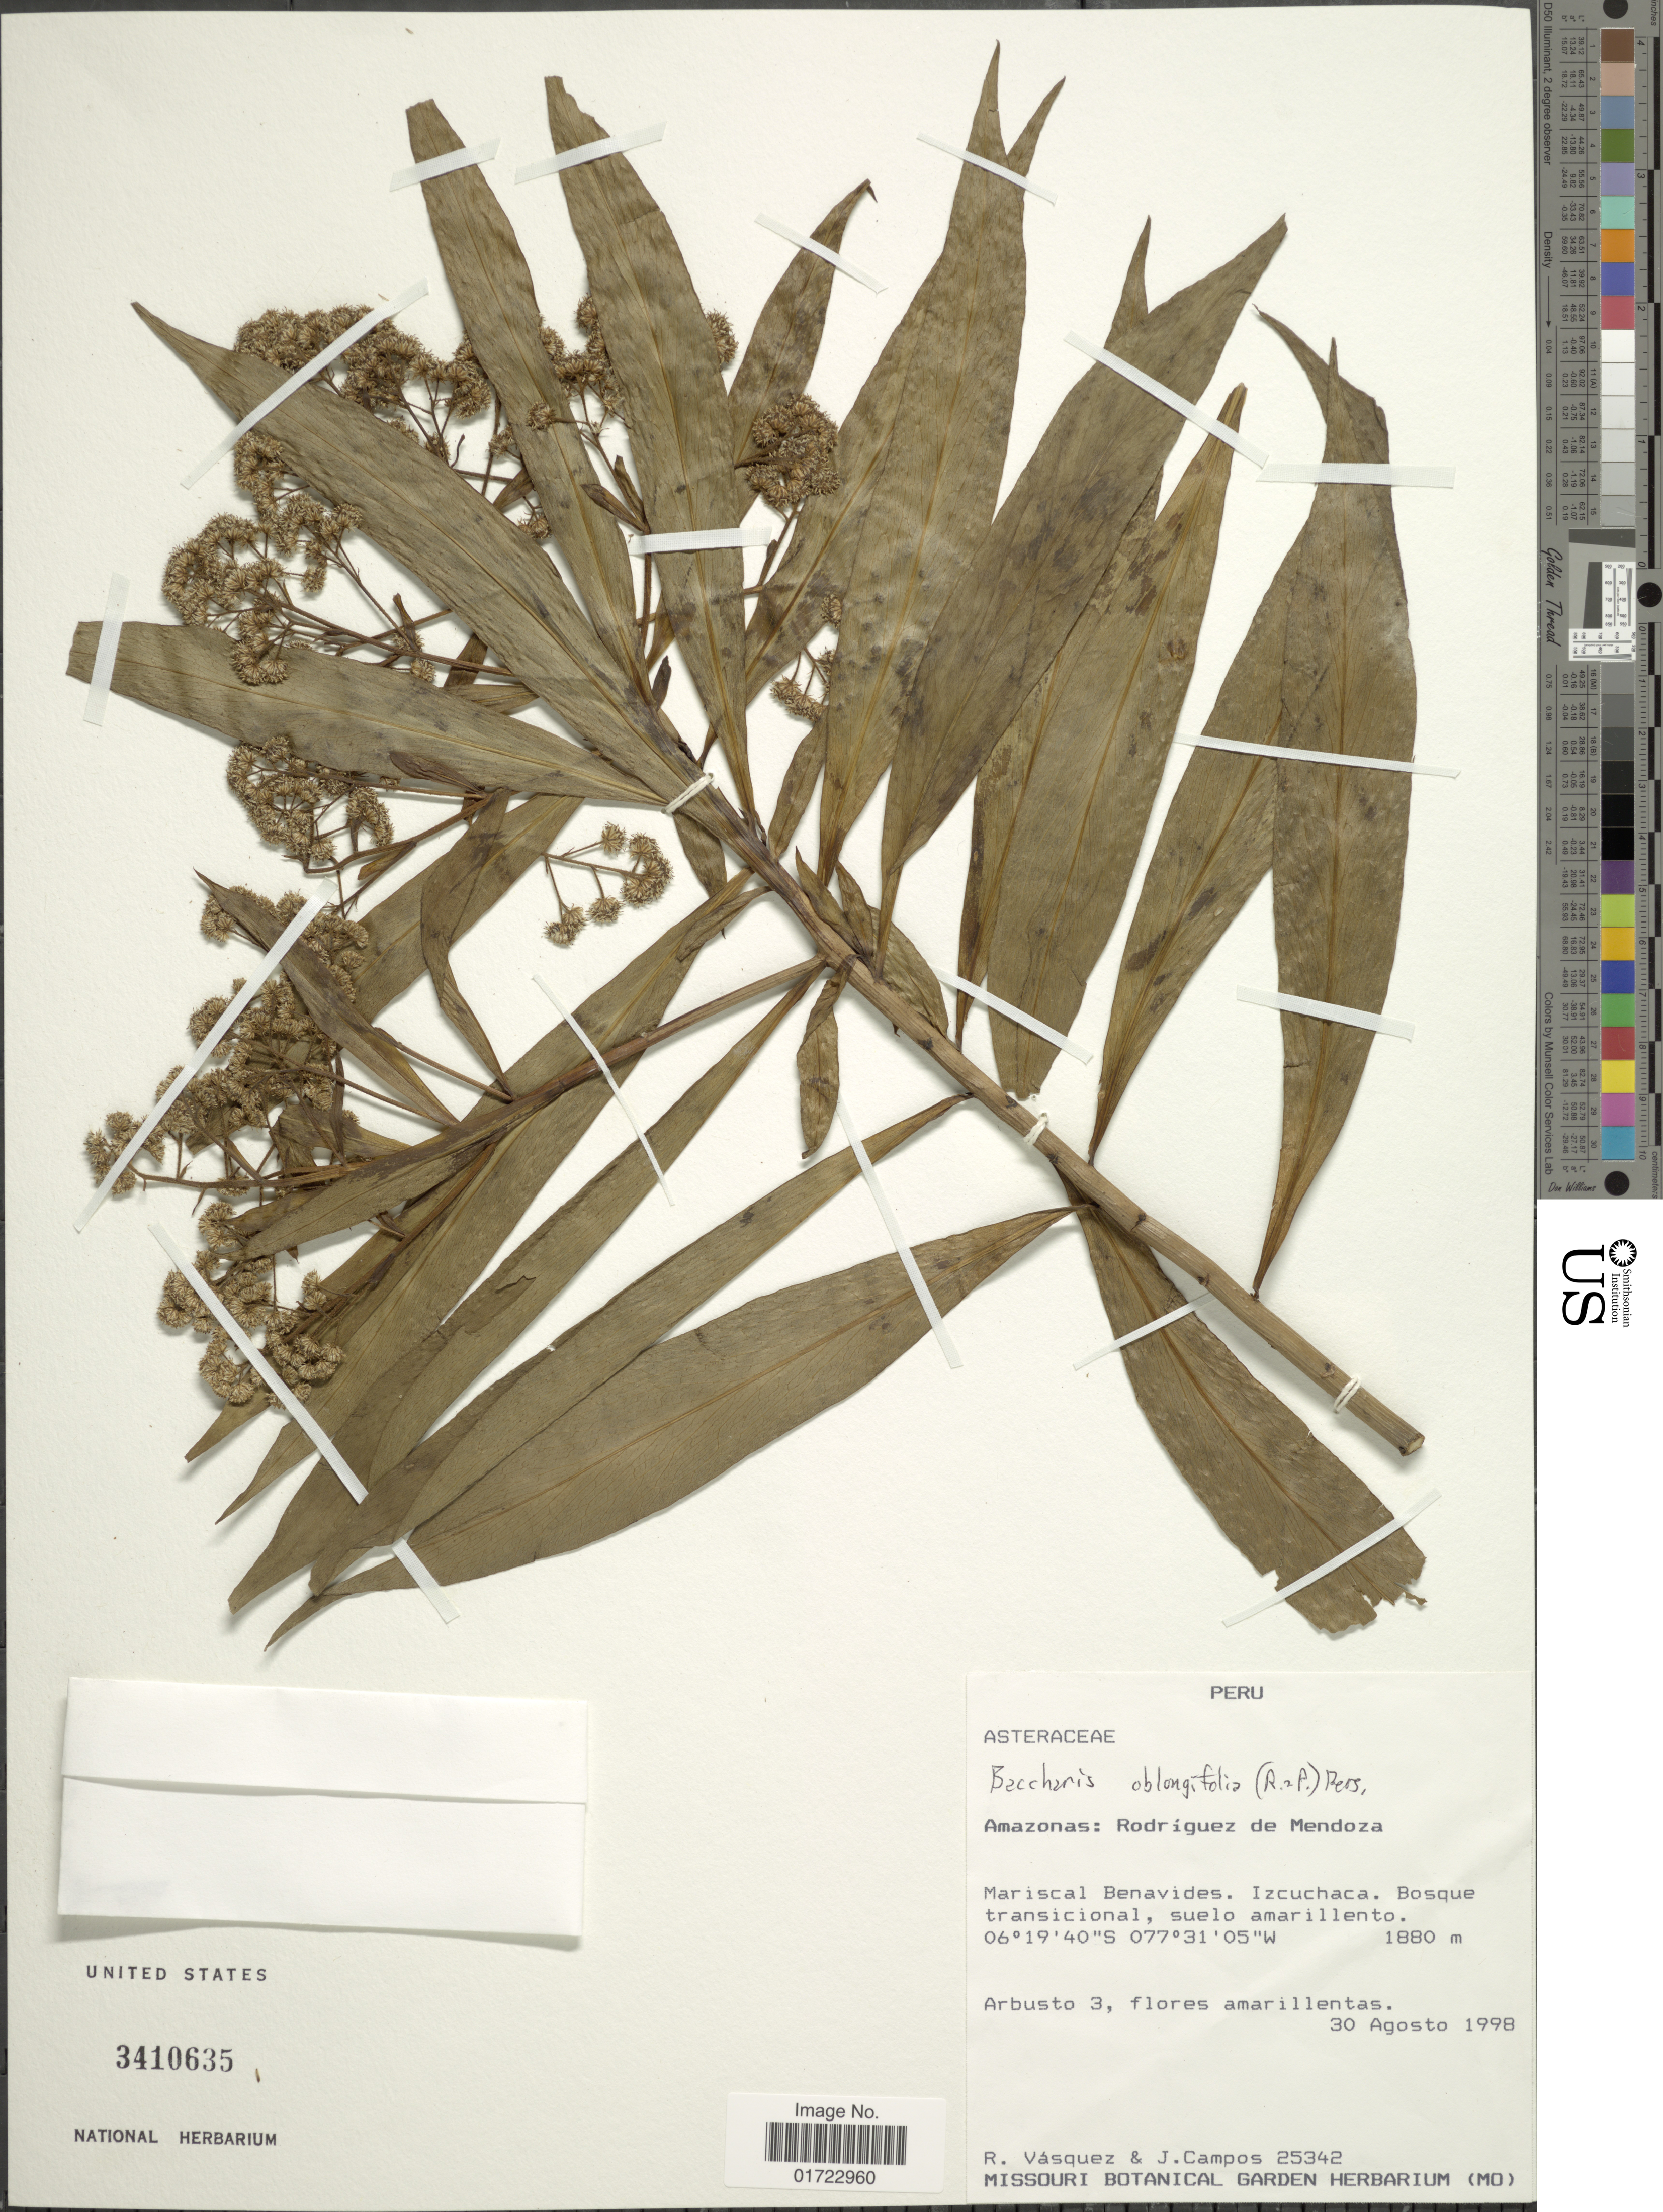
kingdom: Plantae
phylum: Tracheophyta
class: Magnoliopsida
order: Asterales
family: Asteraceae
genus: Baccharis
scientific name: Baccharis oblongifolia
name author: (Ruiz & Pav.) Pers.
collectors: R. Vásquez & J. Campos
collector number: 25342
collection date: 1998-08-30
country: Peru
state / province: Amazonas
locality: Rodríquez de Mendoza. Mariscal Benavides. Izuchaca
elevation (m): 1880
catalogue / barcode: US 3410635